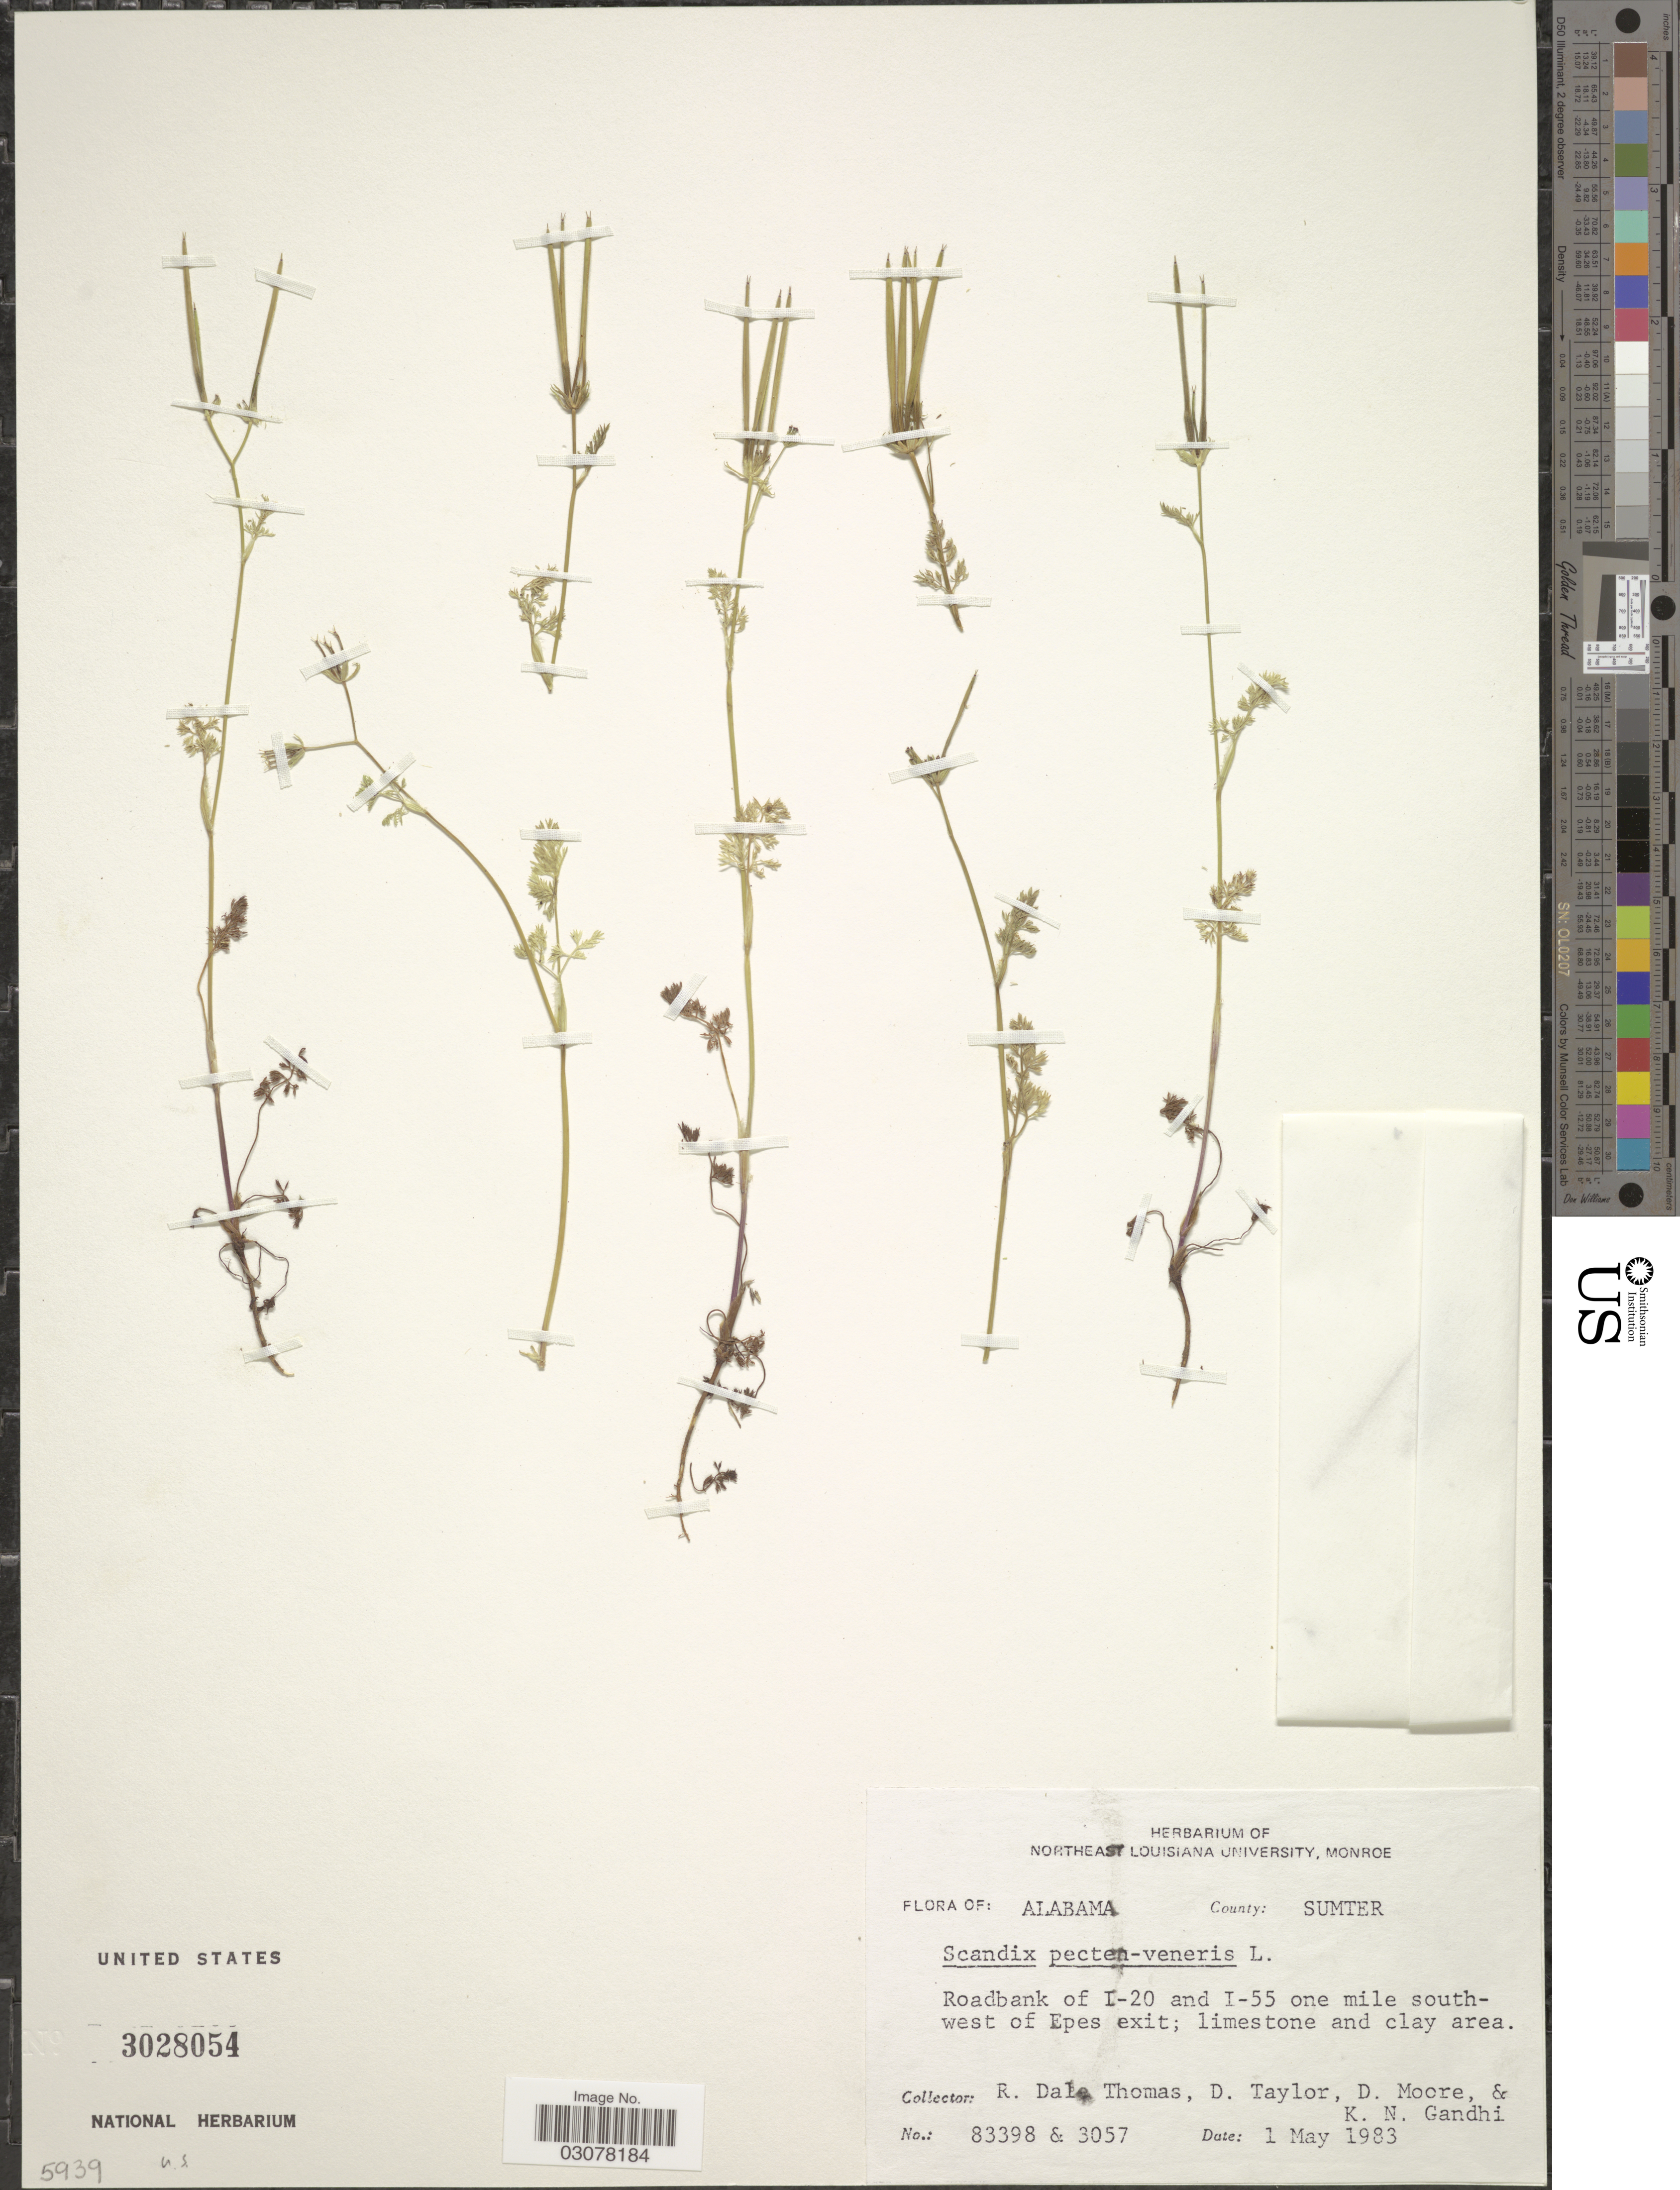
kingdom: Plantae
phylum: Tracheophyta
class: Magnoliopsida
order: Apiales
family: Apiaceae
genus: Scandix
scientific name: Scandix pecten-veneris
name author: L.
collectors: R. Thomas, D. Taylor, D. Moore & K. N. Gandhi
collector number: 83398/3057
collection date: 1983-05-01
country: United States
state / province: Alabama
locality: County: Sumter. Roadbank of I-20 and I-55 one mile southwest of Epes exit.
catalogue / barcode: US 3028054